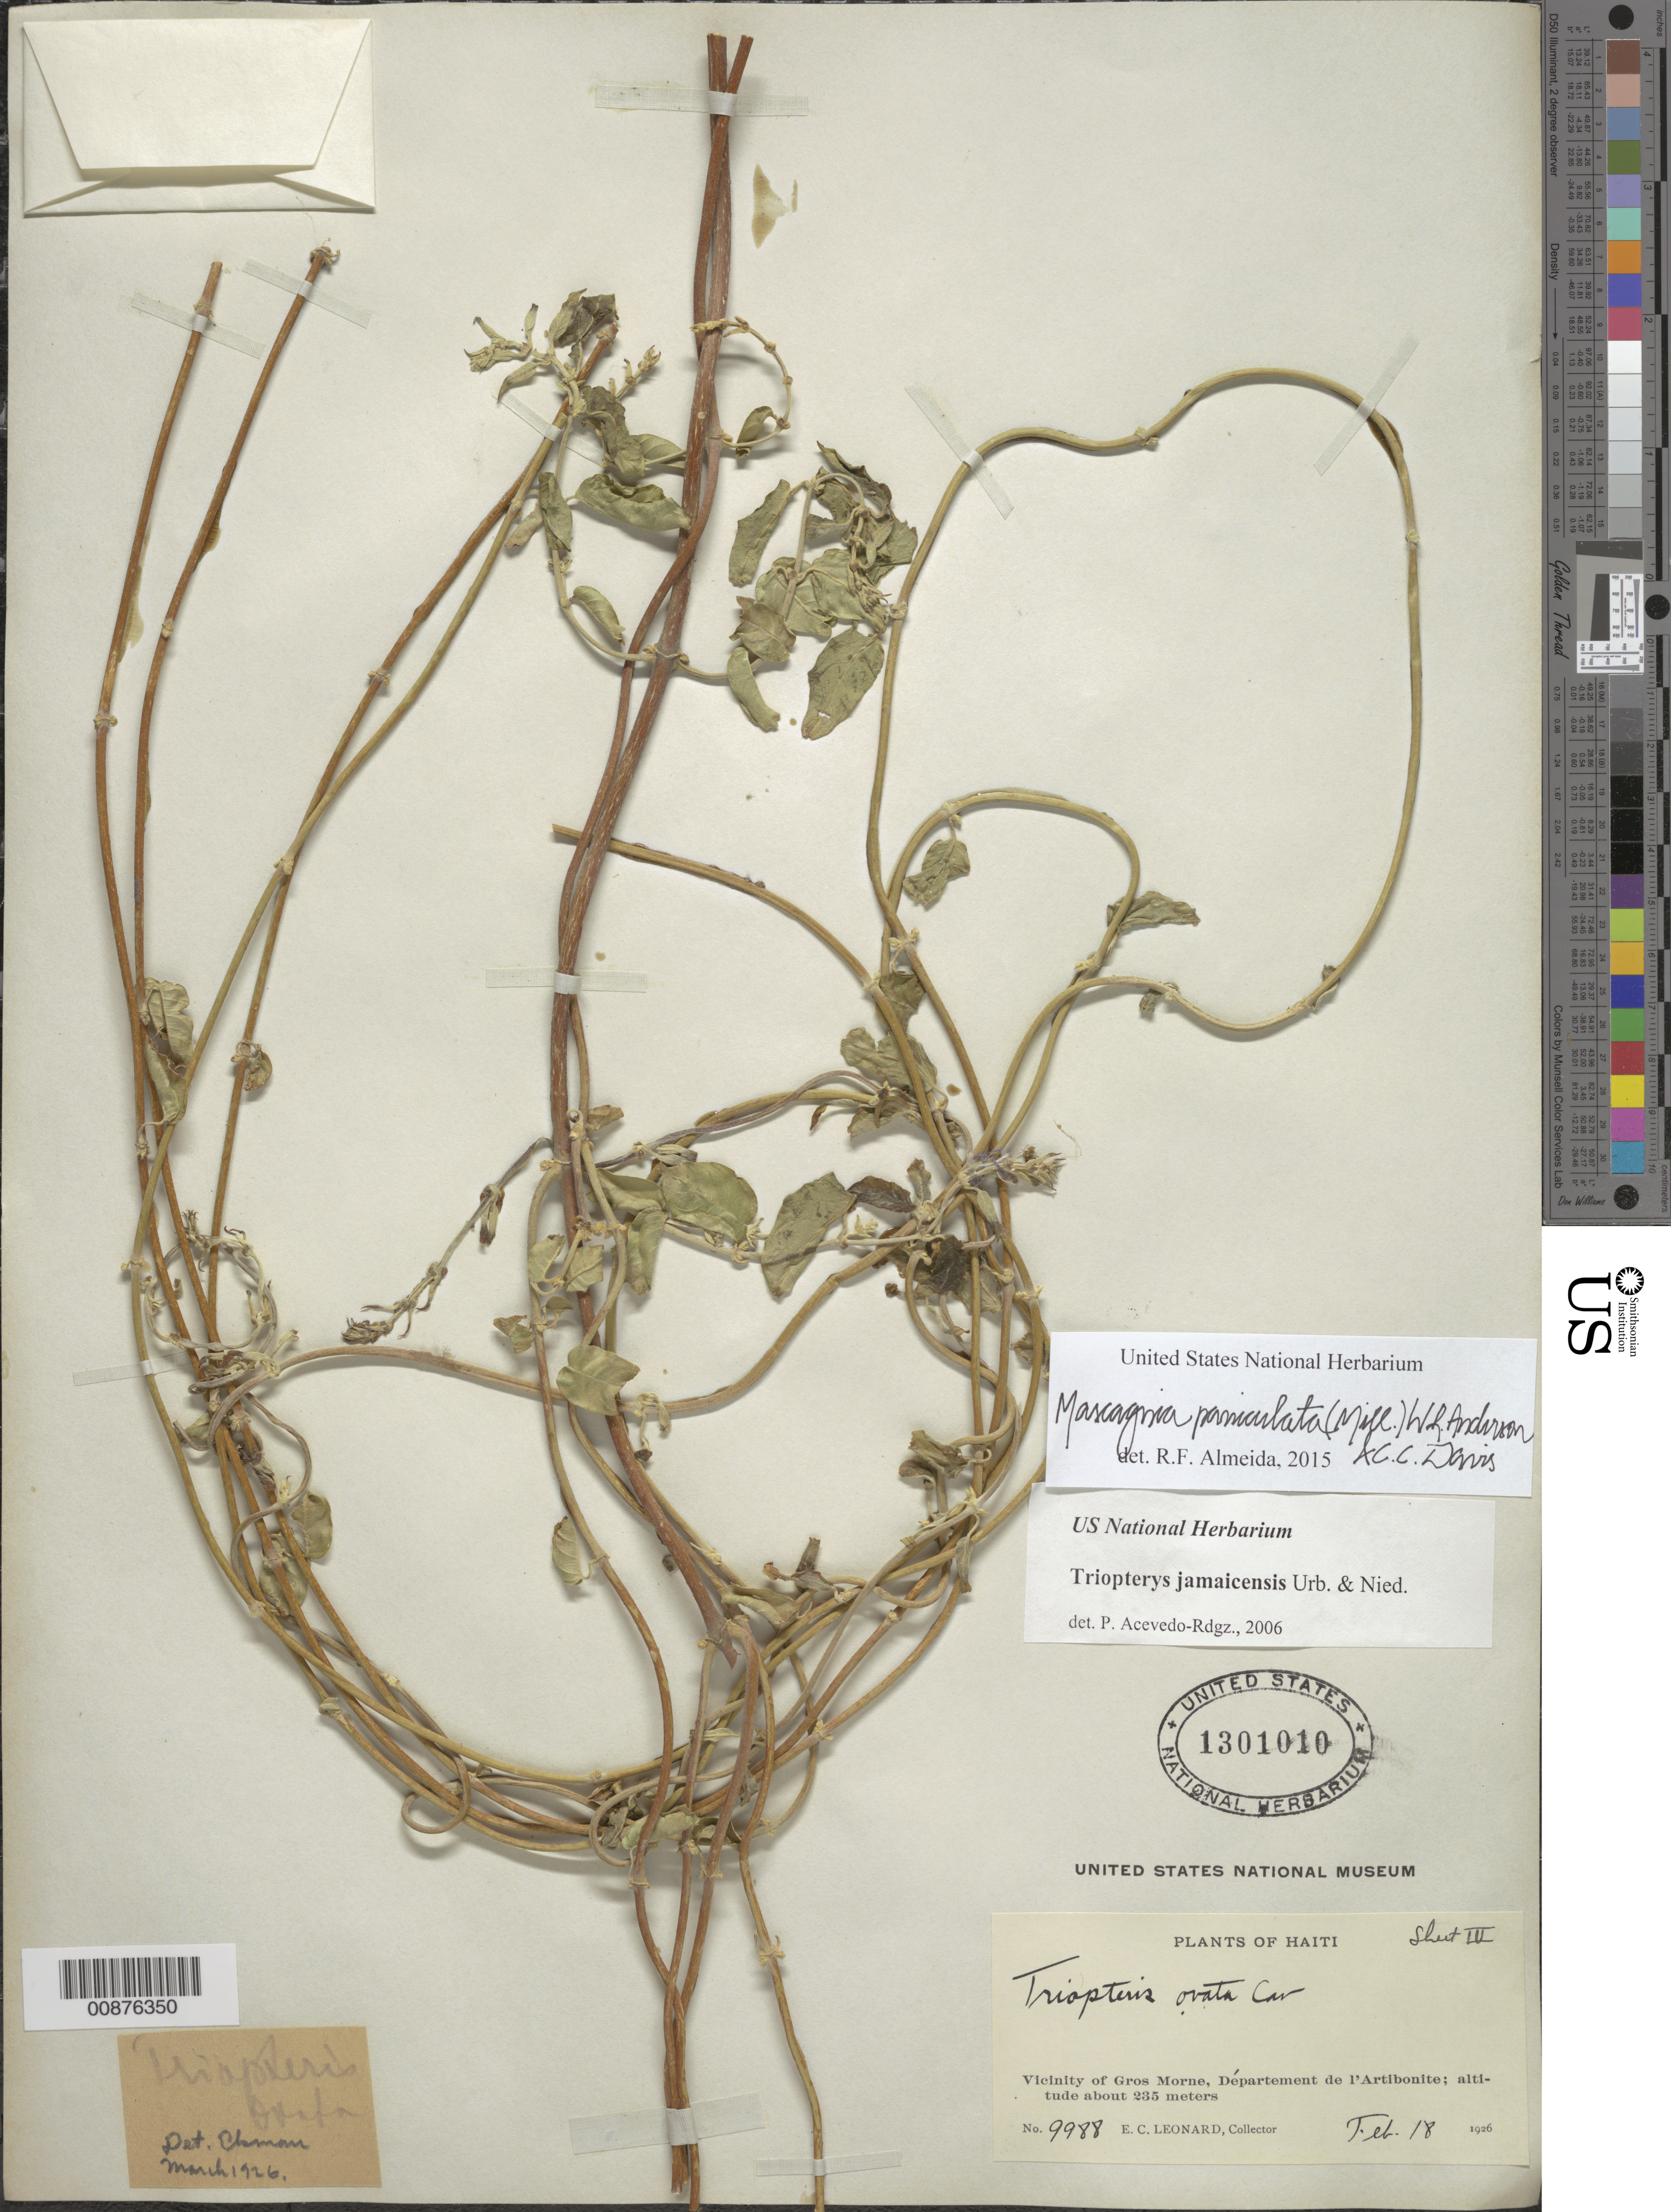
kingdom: Plantae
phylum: Tracheophyta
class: Magnoliopsida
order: Malpighiales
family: Malpighiaceae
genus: Mascagnia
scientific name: Mascagnia paniculata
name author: (Mill.) W.R. Anderson & C. Davis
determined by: De Almeida, R. F., (HUEFS), Universidade Estadual de Feira de Santana (BRAZIL)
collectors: E. C. Leonard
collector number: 9988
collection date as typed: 18 Feb 1926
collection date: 1926-02-18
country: Haiti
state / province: Artibonite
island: Hispaniola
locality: Vicinity of Gros Morne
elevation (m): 235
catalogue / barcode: US 1301010